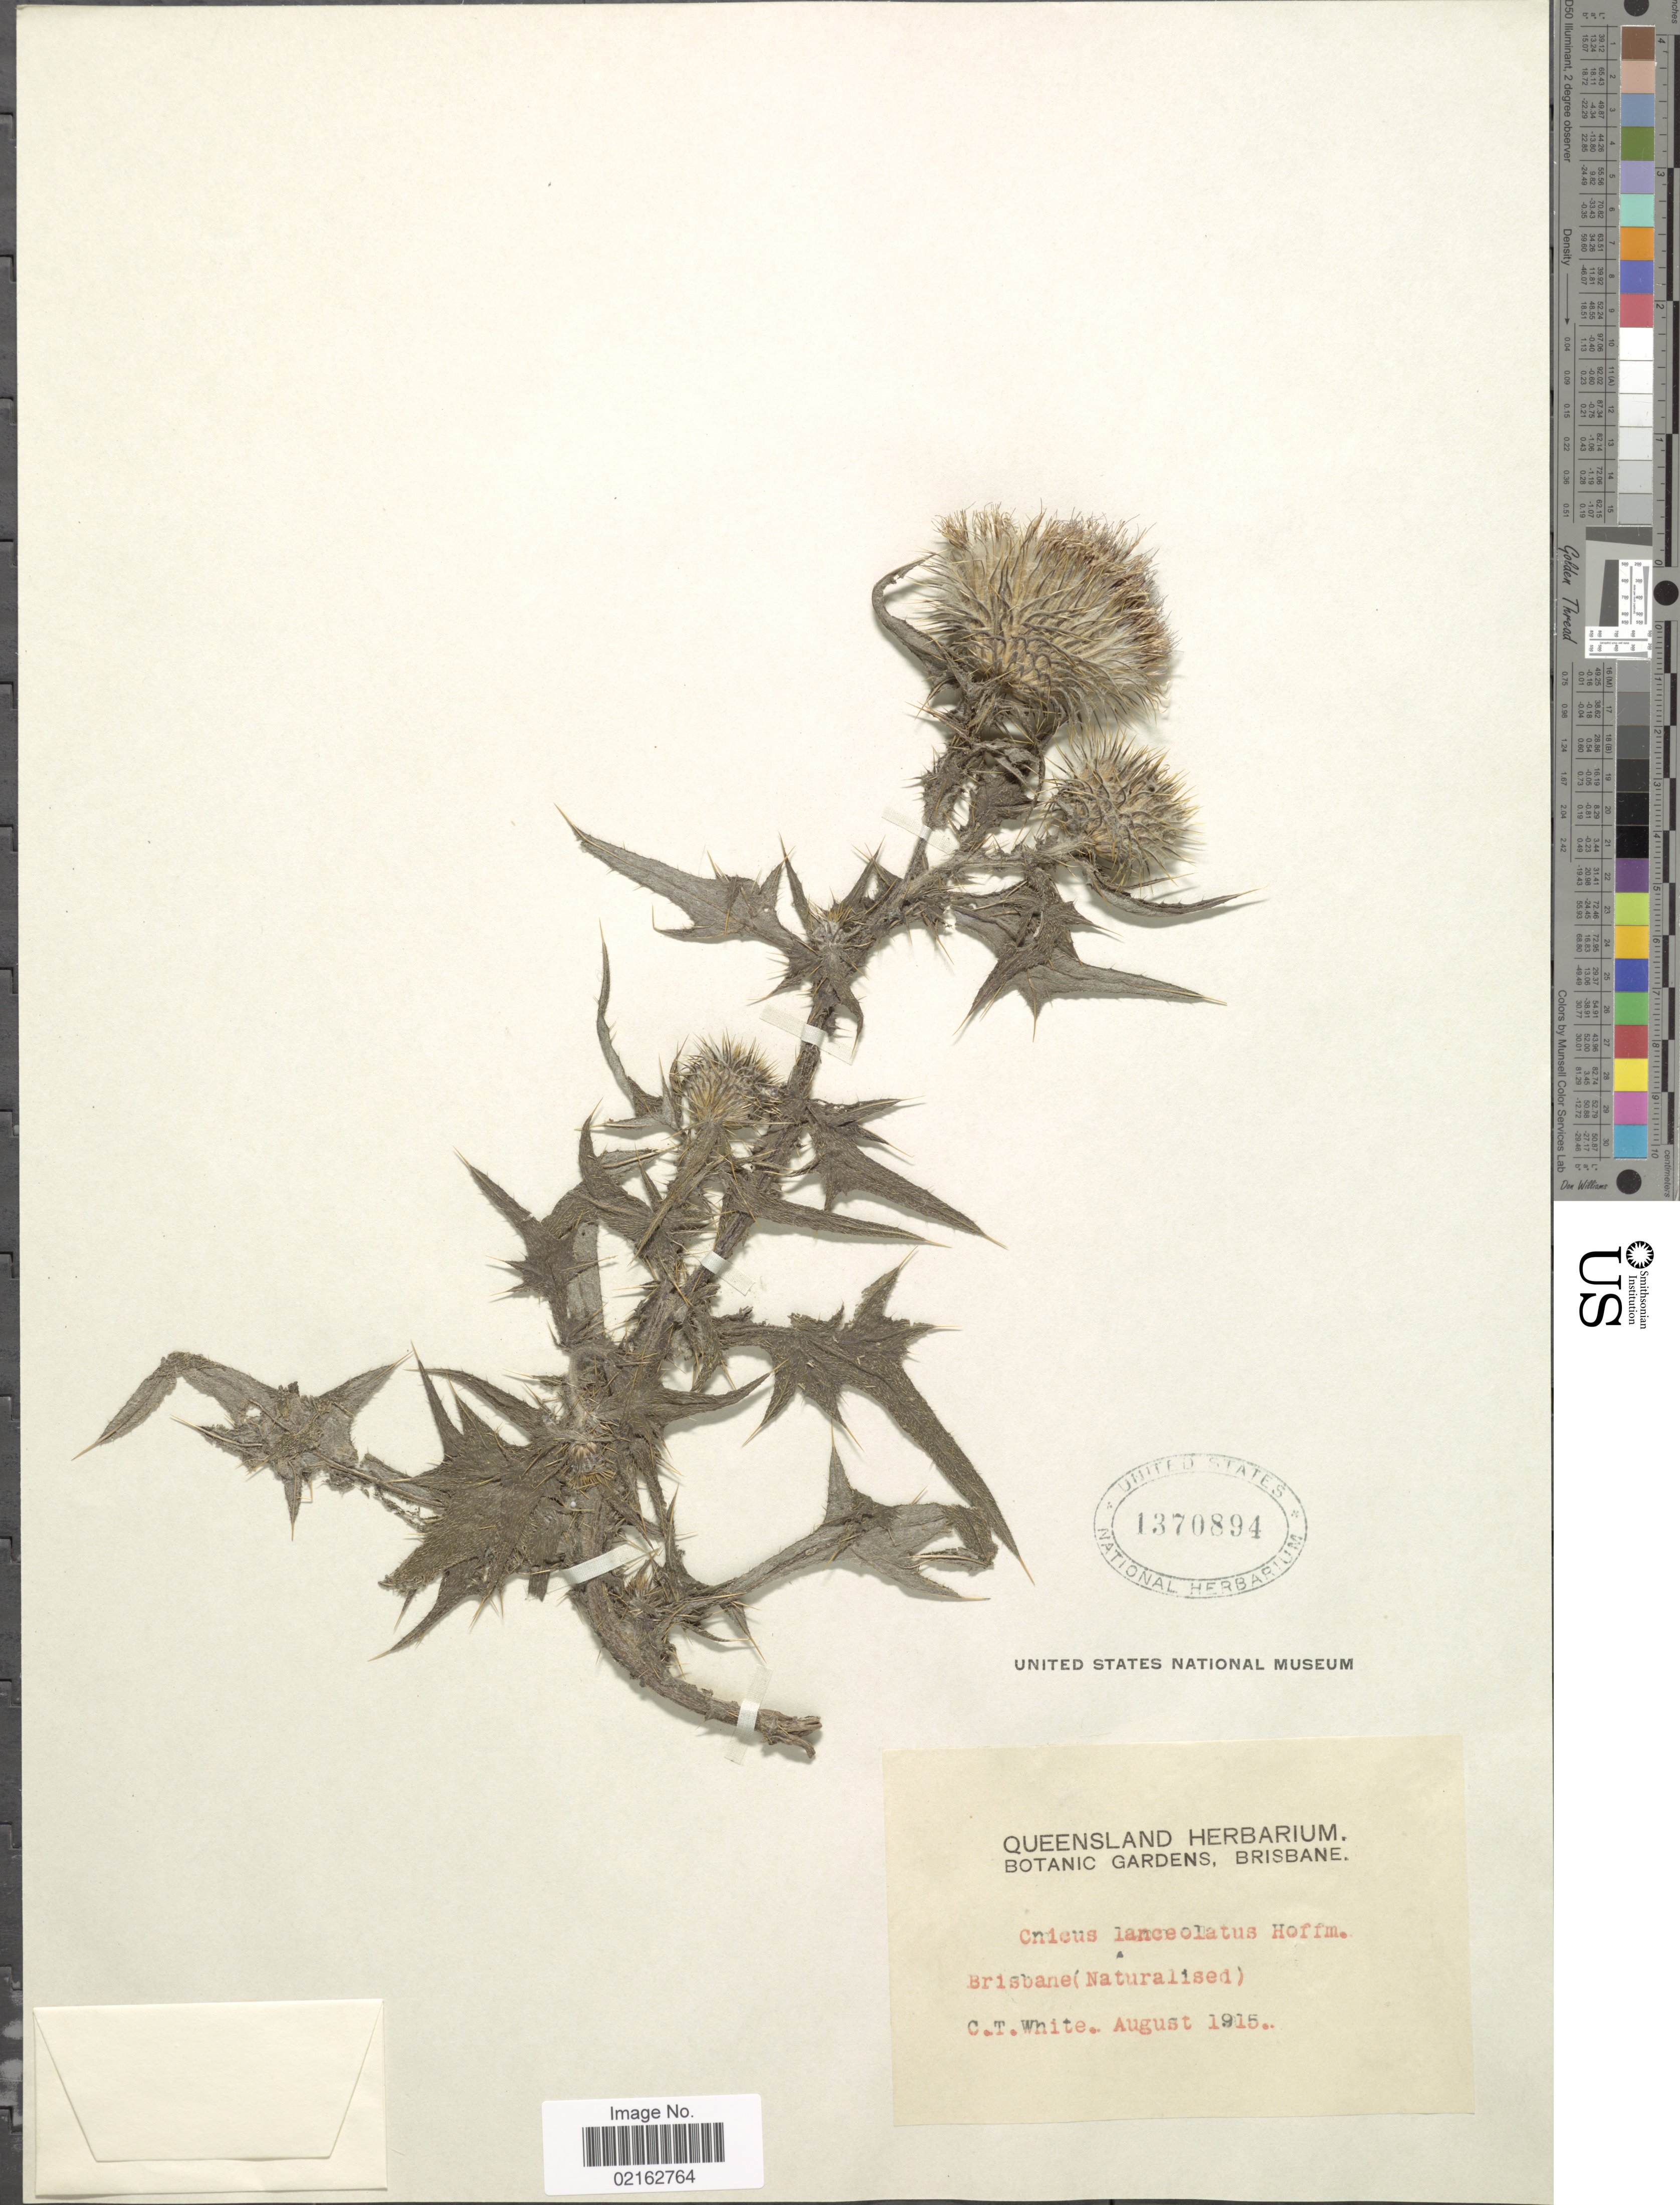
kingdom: Plantae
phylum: Tracheophyta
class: Magnoliopsida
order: Asterales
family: Asteraceae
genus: Cirsium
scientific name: Cirsium vulgare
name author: (Savi) Ten.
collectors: C. T. White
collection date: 1915-08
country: Australia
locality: Brisbane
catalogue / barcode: US 1370894